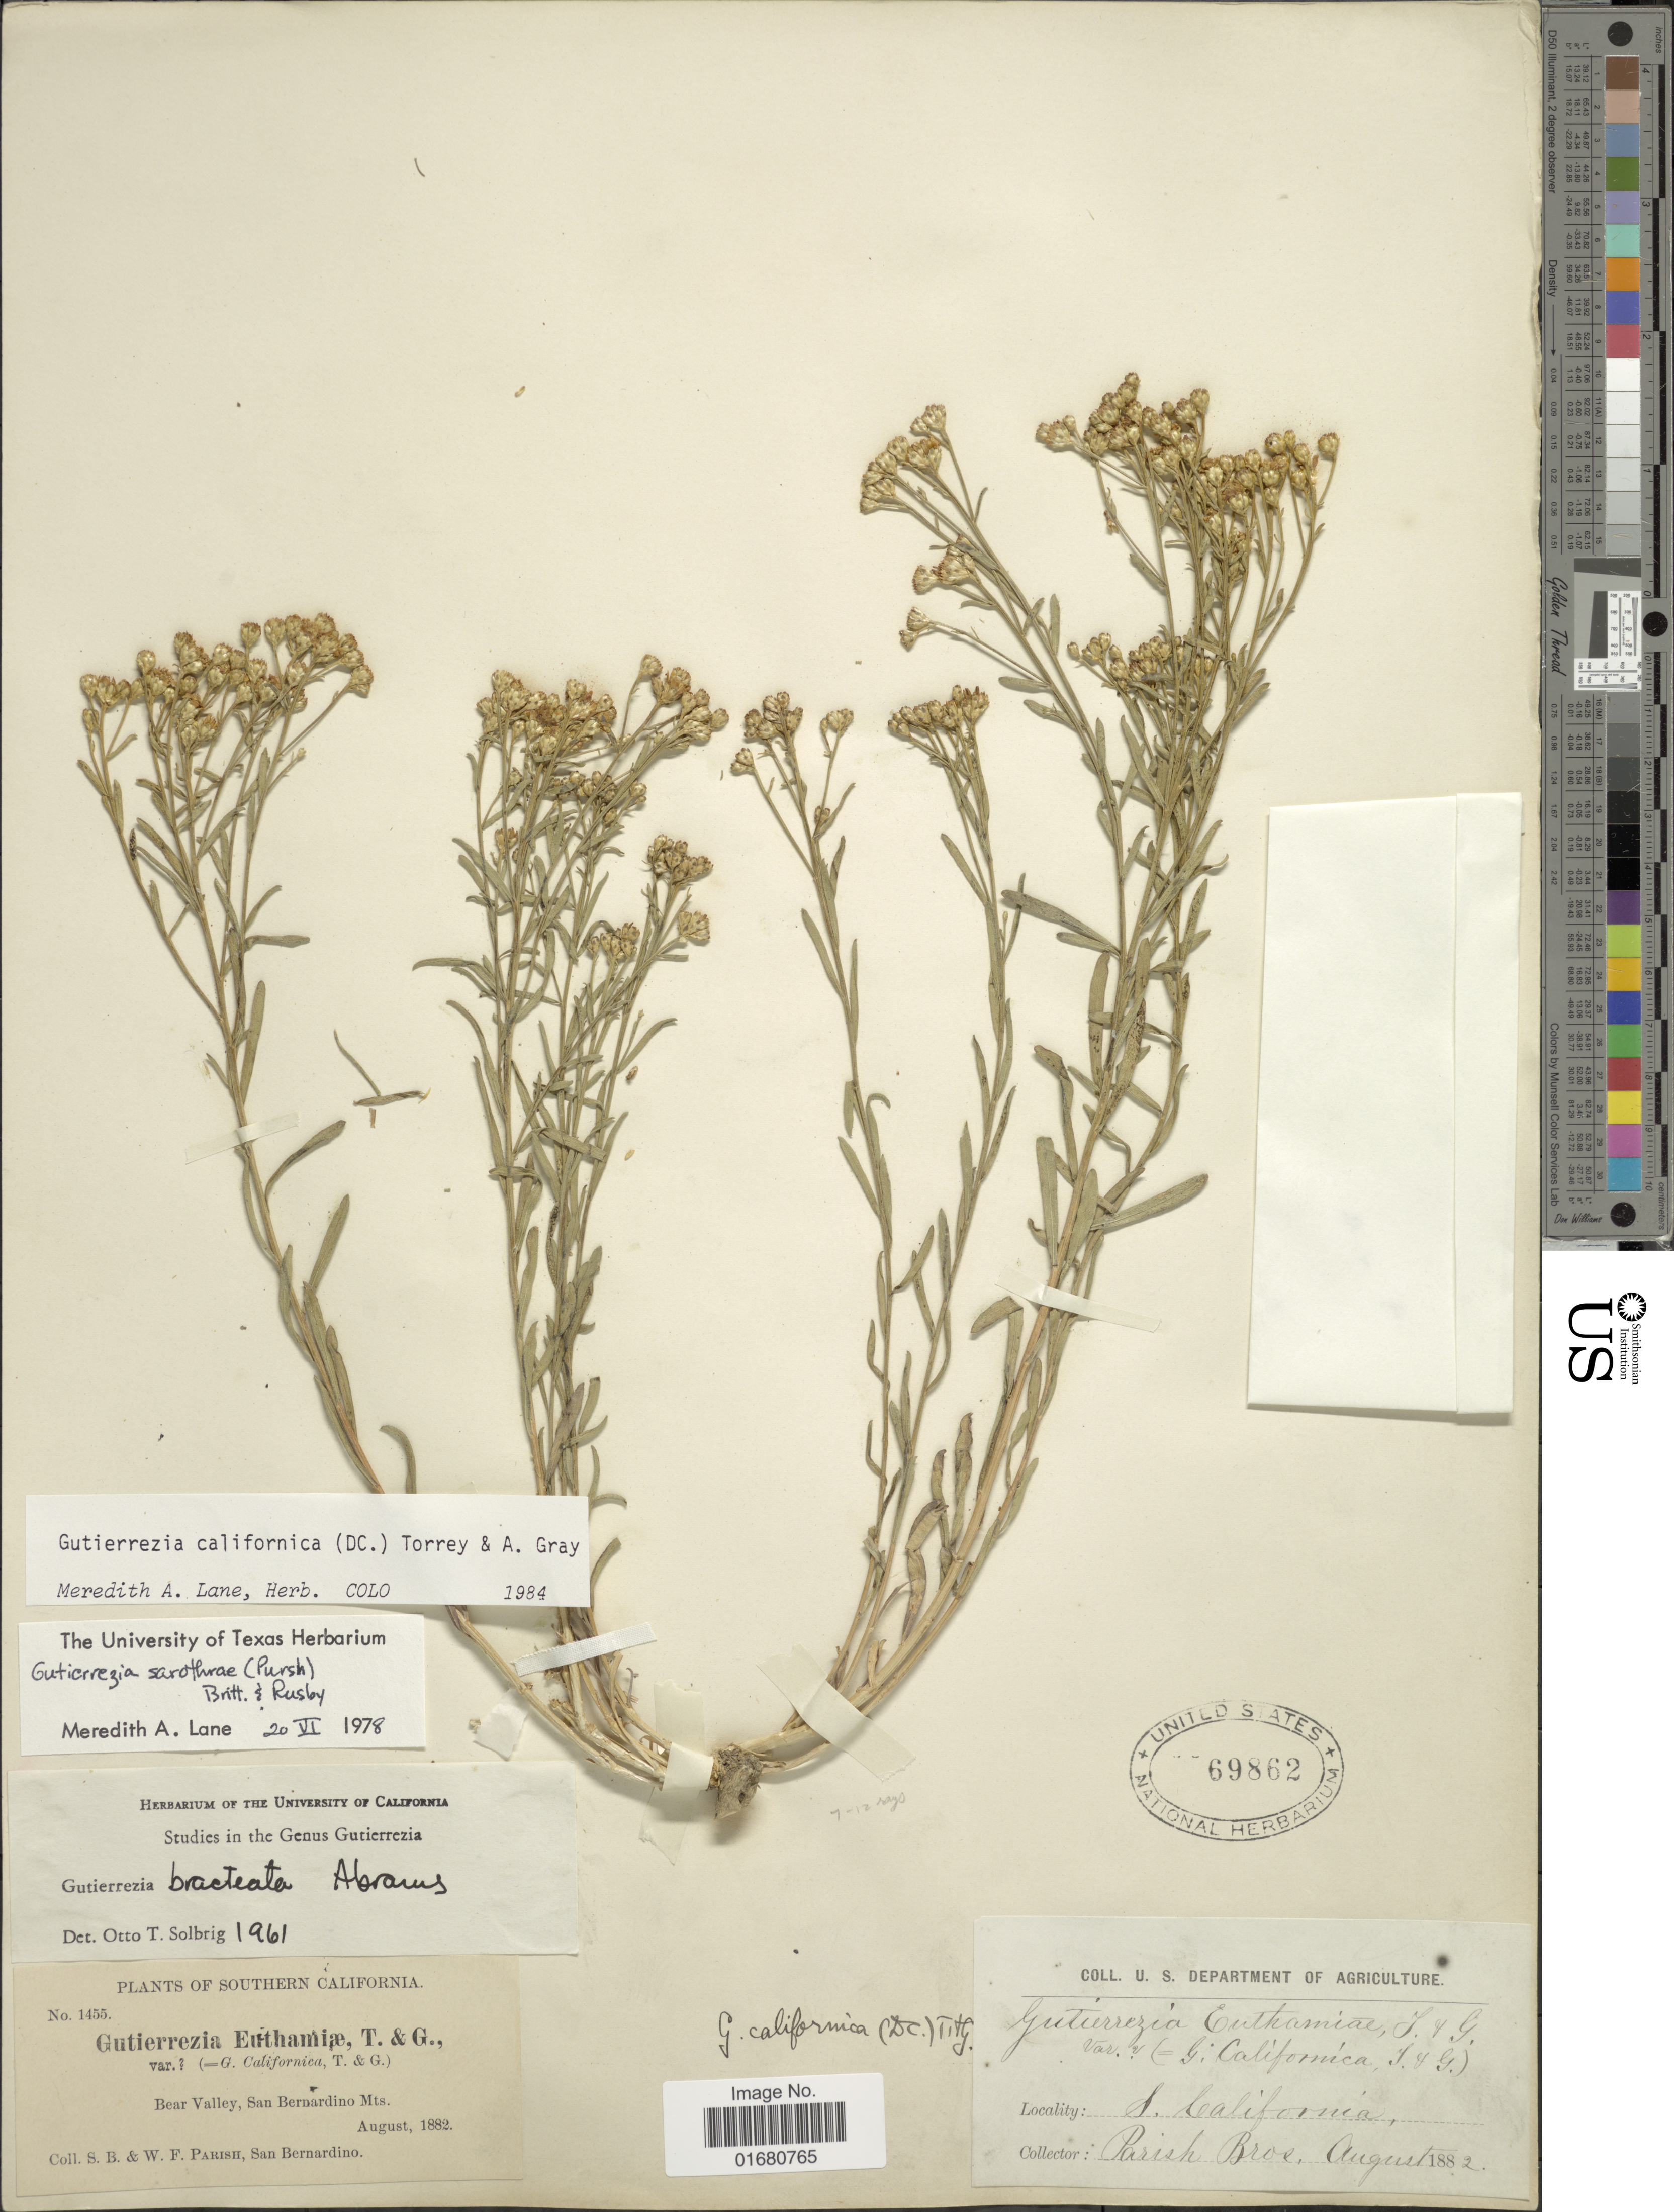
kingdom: Plantae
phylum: Tracheophyta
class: Magnoliopsida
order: Asterales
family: Asteraceae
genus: Gutierrezia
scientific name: Gutierrezia californica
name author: Torr. & A. Gray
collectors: S. B. Parish & W. F. Parish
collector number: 1455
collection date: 1882-08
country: United States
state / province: California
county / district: San Bernardino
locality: Southern California, Bear Valley, San Bernardino Mts., San Bernardino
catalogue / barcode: US 69862